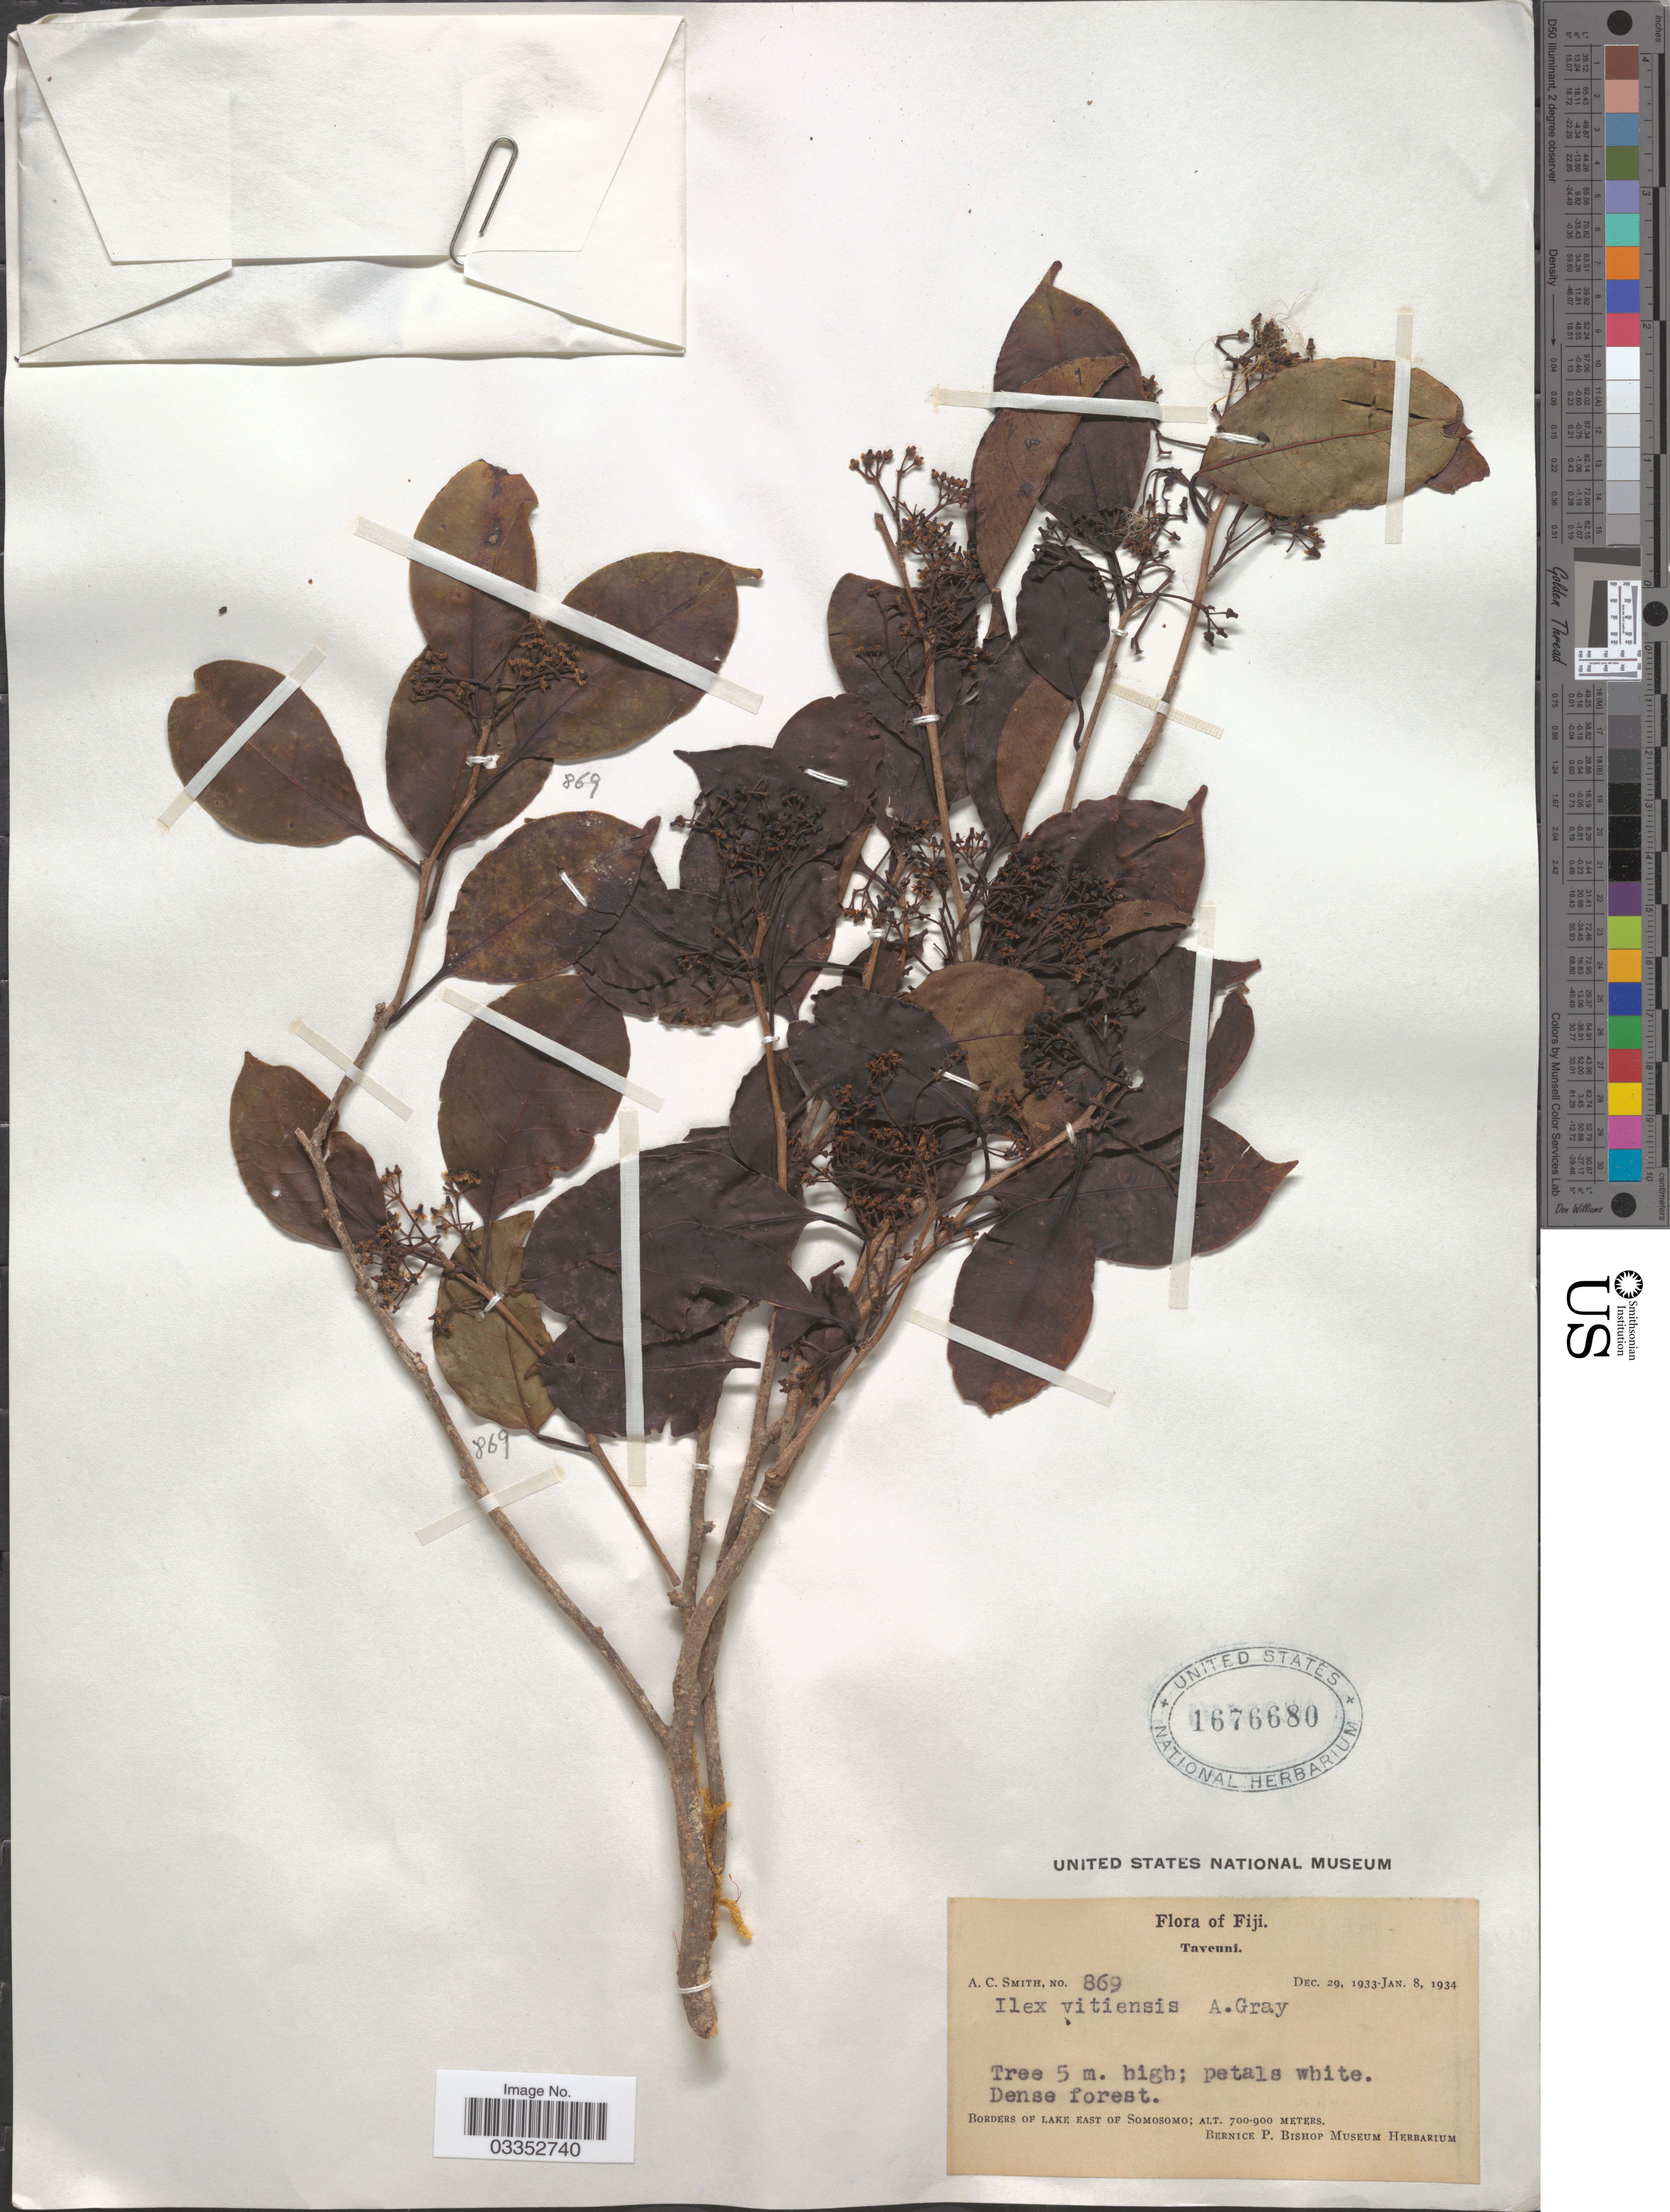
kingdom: Plantae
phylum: Tracheophyta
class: Magnoliopsida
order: Aquifoliales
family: Aquifoliaceae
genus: Ilex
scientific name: Ilex vitiensis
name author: A. Gray in Wilkes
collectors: A. C. Smith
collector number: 869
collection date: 1933-12-29/1934-01-08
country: Fiji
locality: Taveuni. Borders of Lake East of Somosomo.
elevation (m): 700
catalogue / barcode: US 1676680